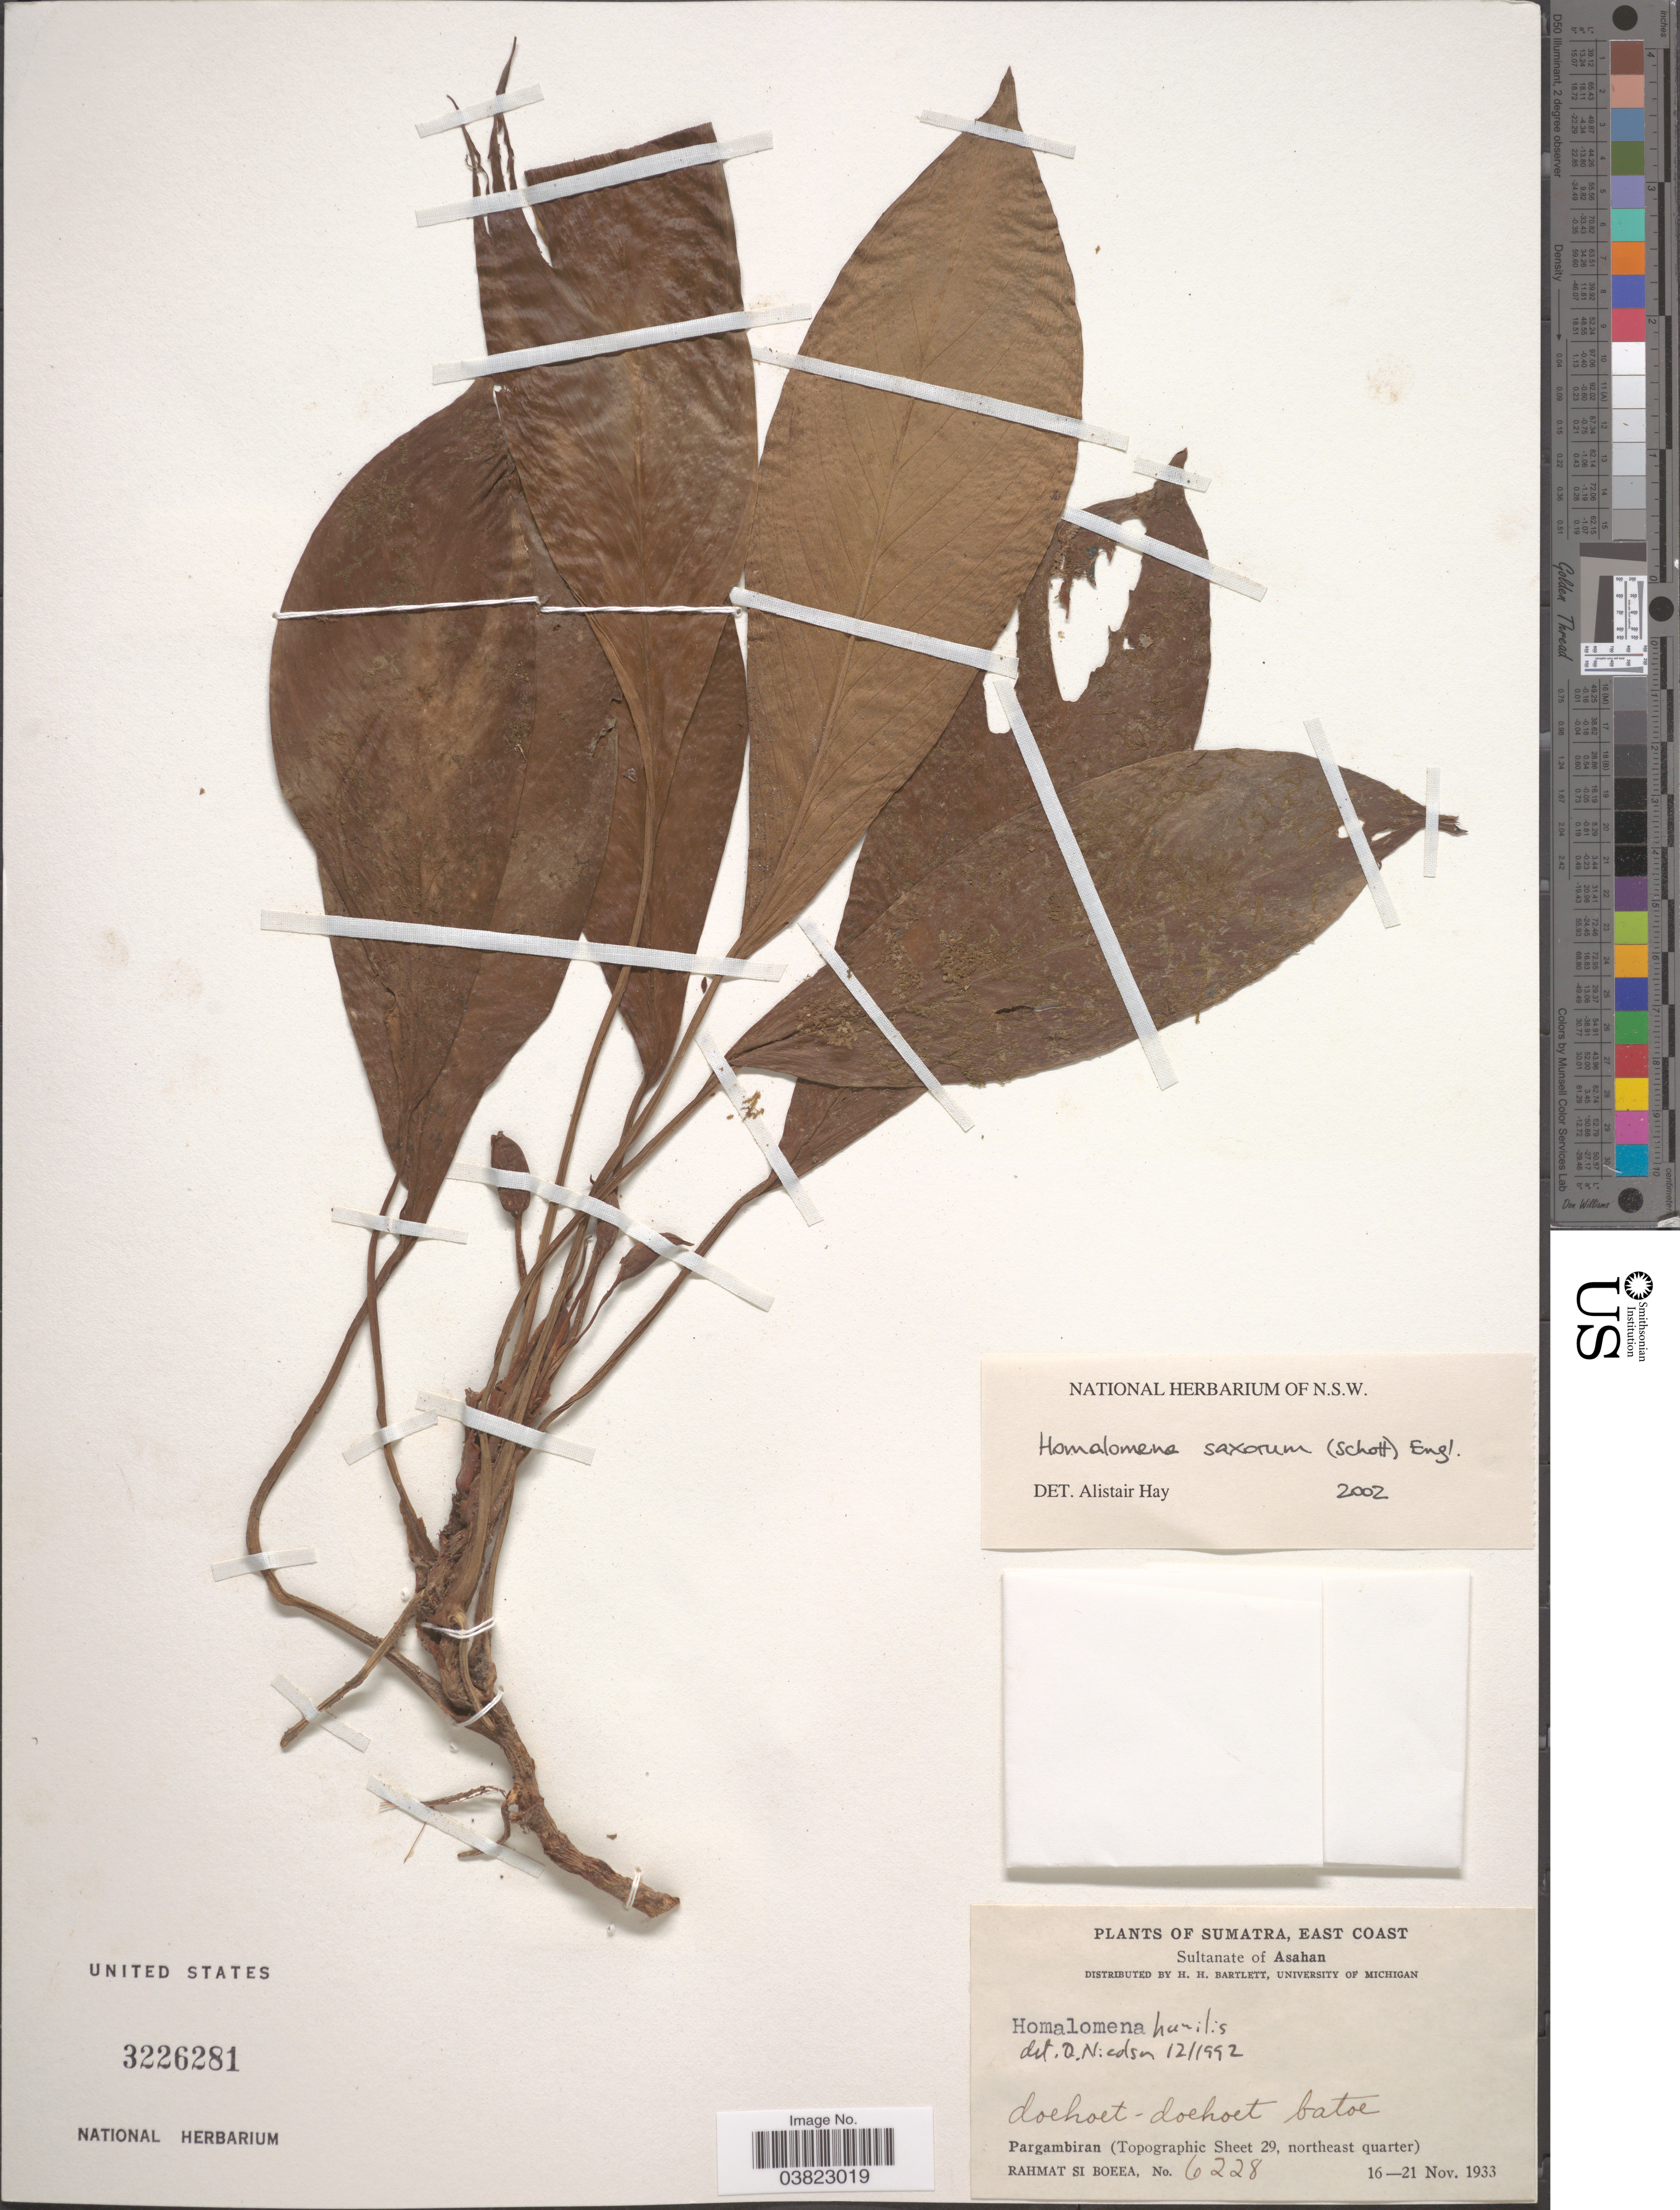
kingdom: Plantae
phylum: Tracheophyta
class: Liliopsida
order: Alismatales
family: Araceae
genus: Homalomena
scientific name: Homalomena saxorum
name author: (Schott) Engl.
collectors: Rahmat Si Boeea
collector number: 6228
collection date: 1933-11-16/1933-11-21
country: Indonesia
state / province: Sumatra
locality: East Coast. Sultanate of Asahan. Pargambiran (Topographic Sheet 29, northeast quarter).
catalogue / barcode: US 3226281